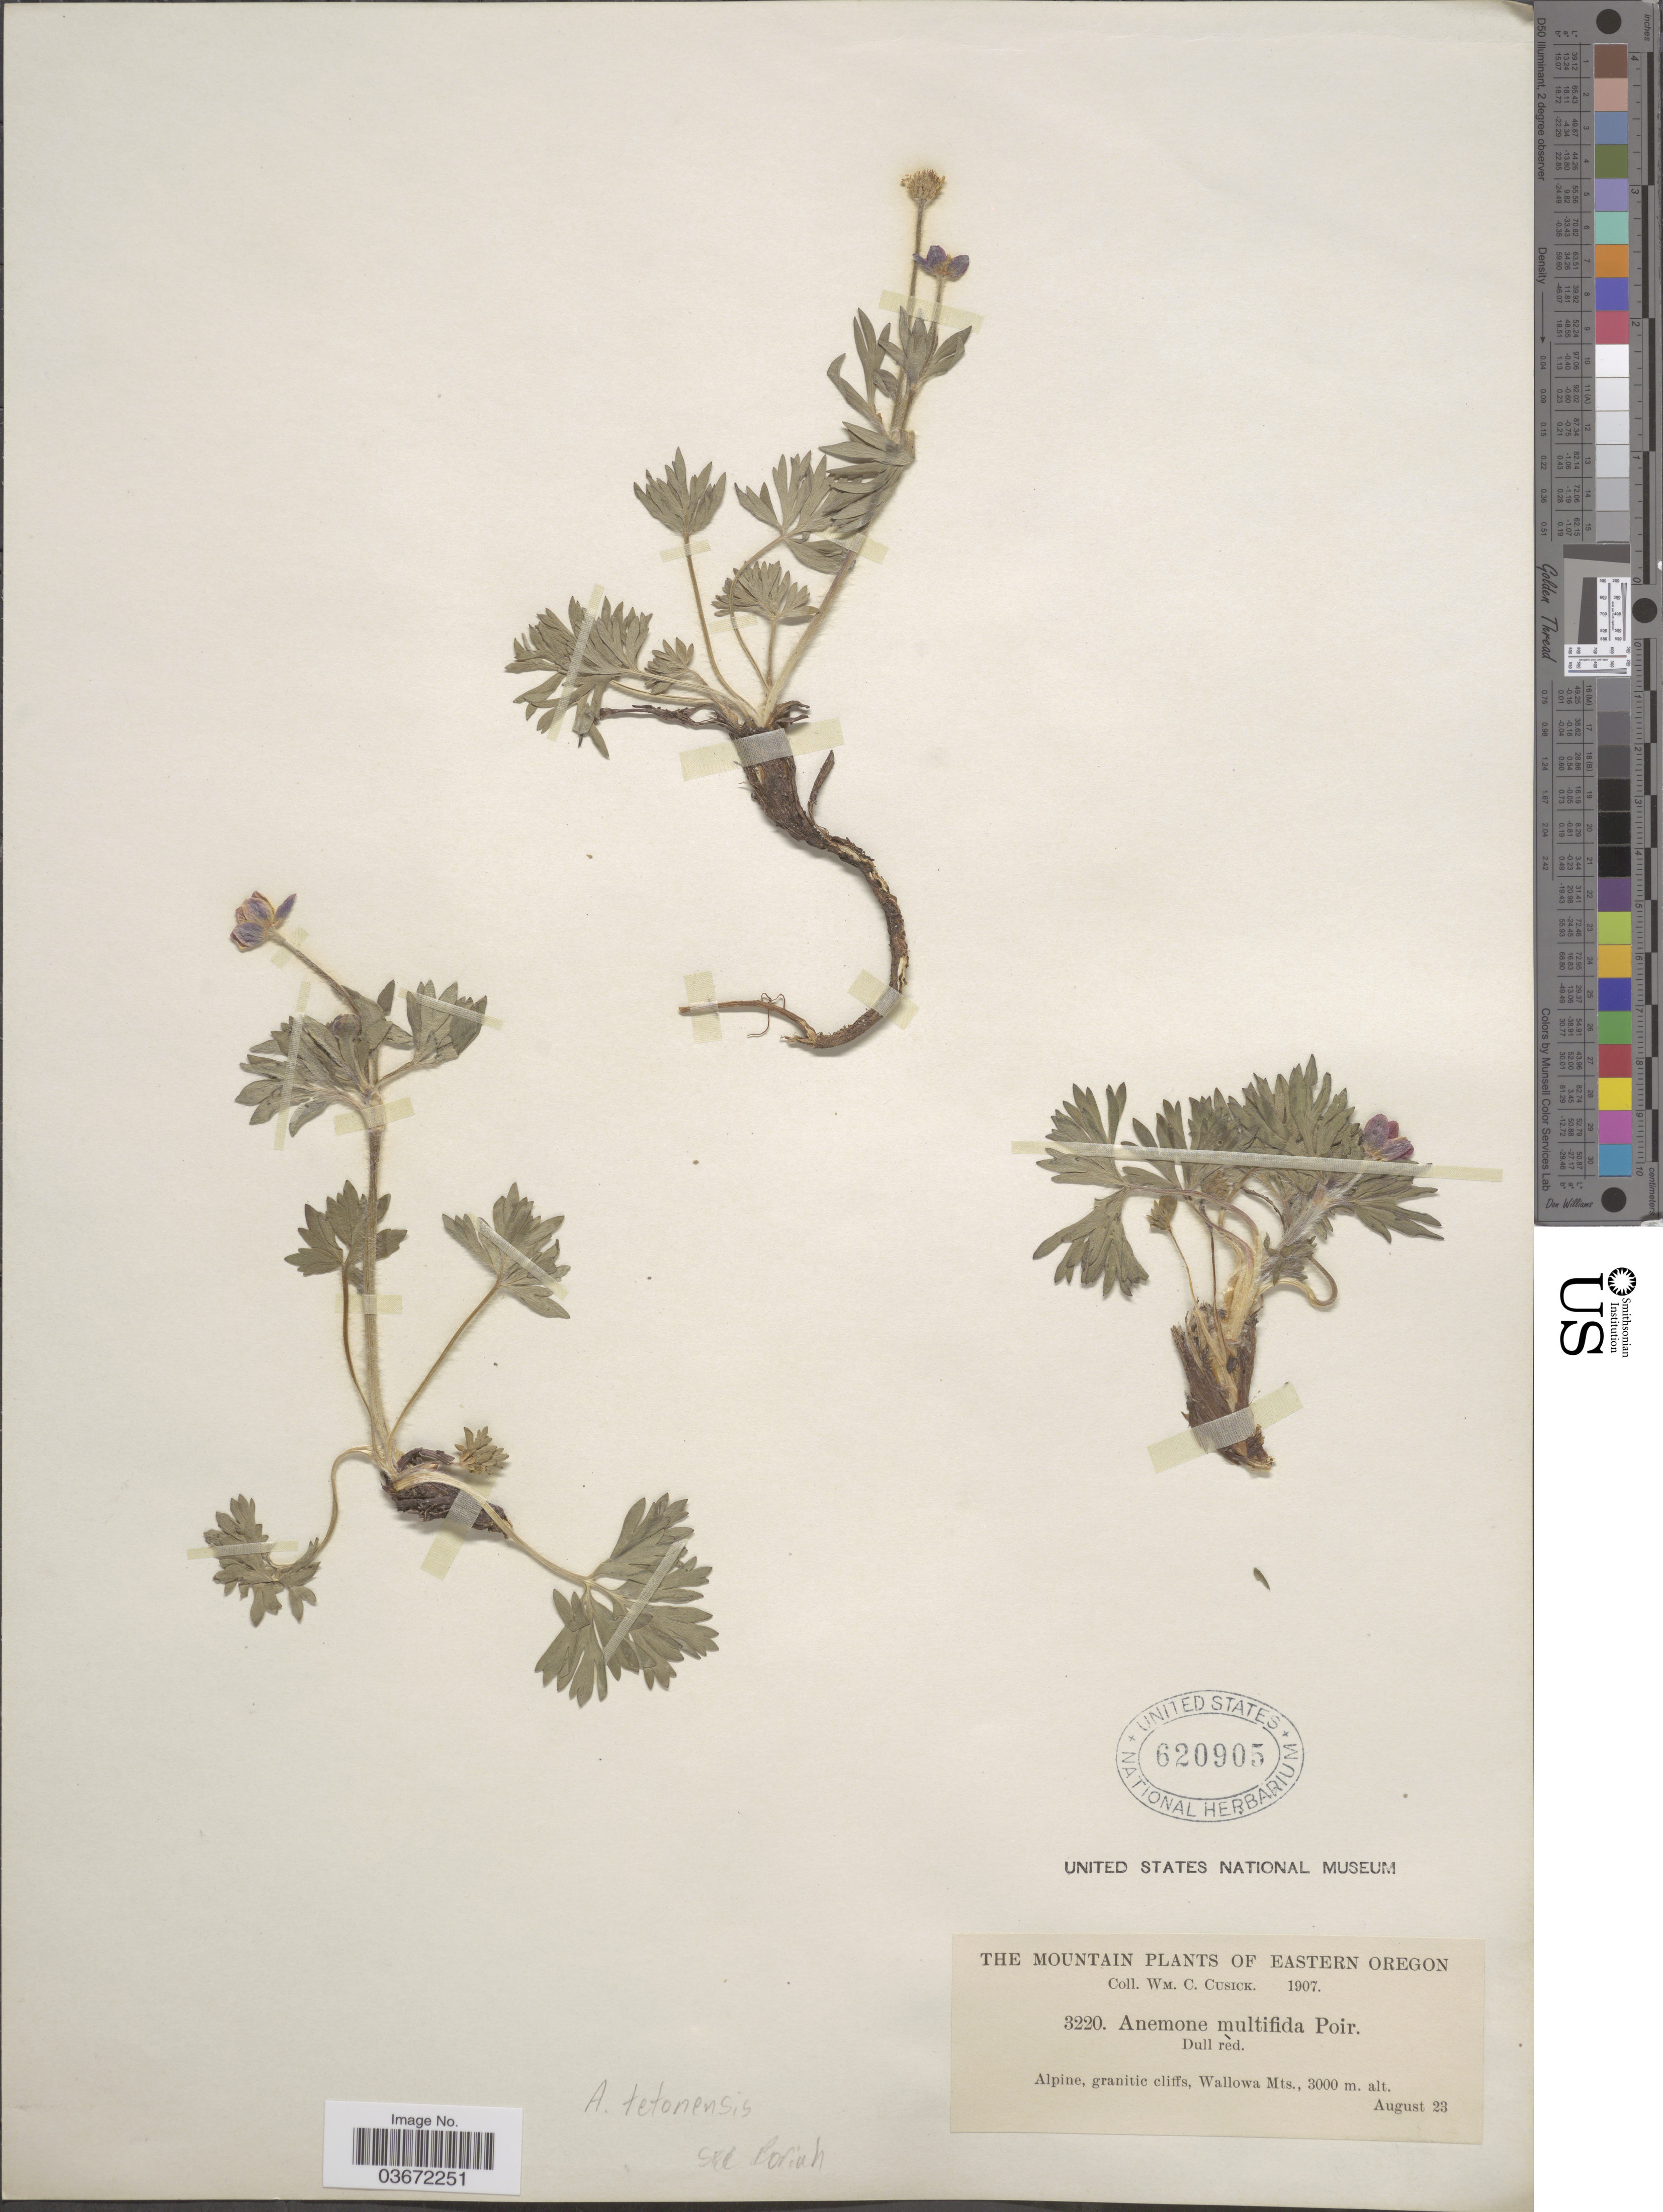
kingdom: Plantae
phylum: Tracheophyta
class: Magnoliopsida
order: Ranunculales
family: Ranunculaceae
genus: Anemone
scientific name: Anemone globosa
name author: (Torr. & A. Gray) Nutt. ex A. Heller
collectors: W. C. Cusick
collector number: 3220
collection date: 1907-08-23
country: United States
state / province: Oregon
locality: Eastern Oregon. Alpine, granitic cliffs, Wallowa Mts.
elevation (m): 3000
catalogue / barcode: US 620905